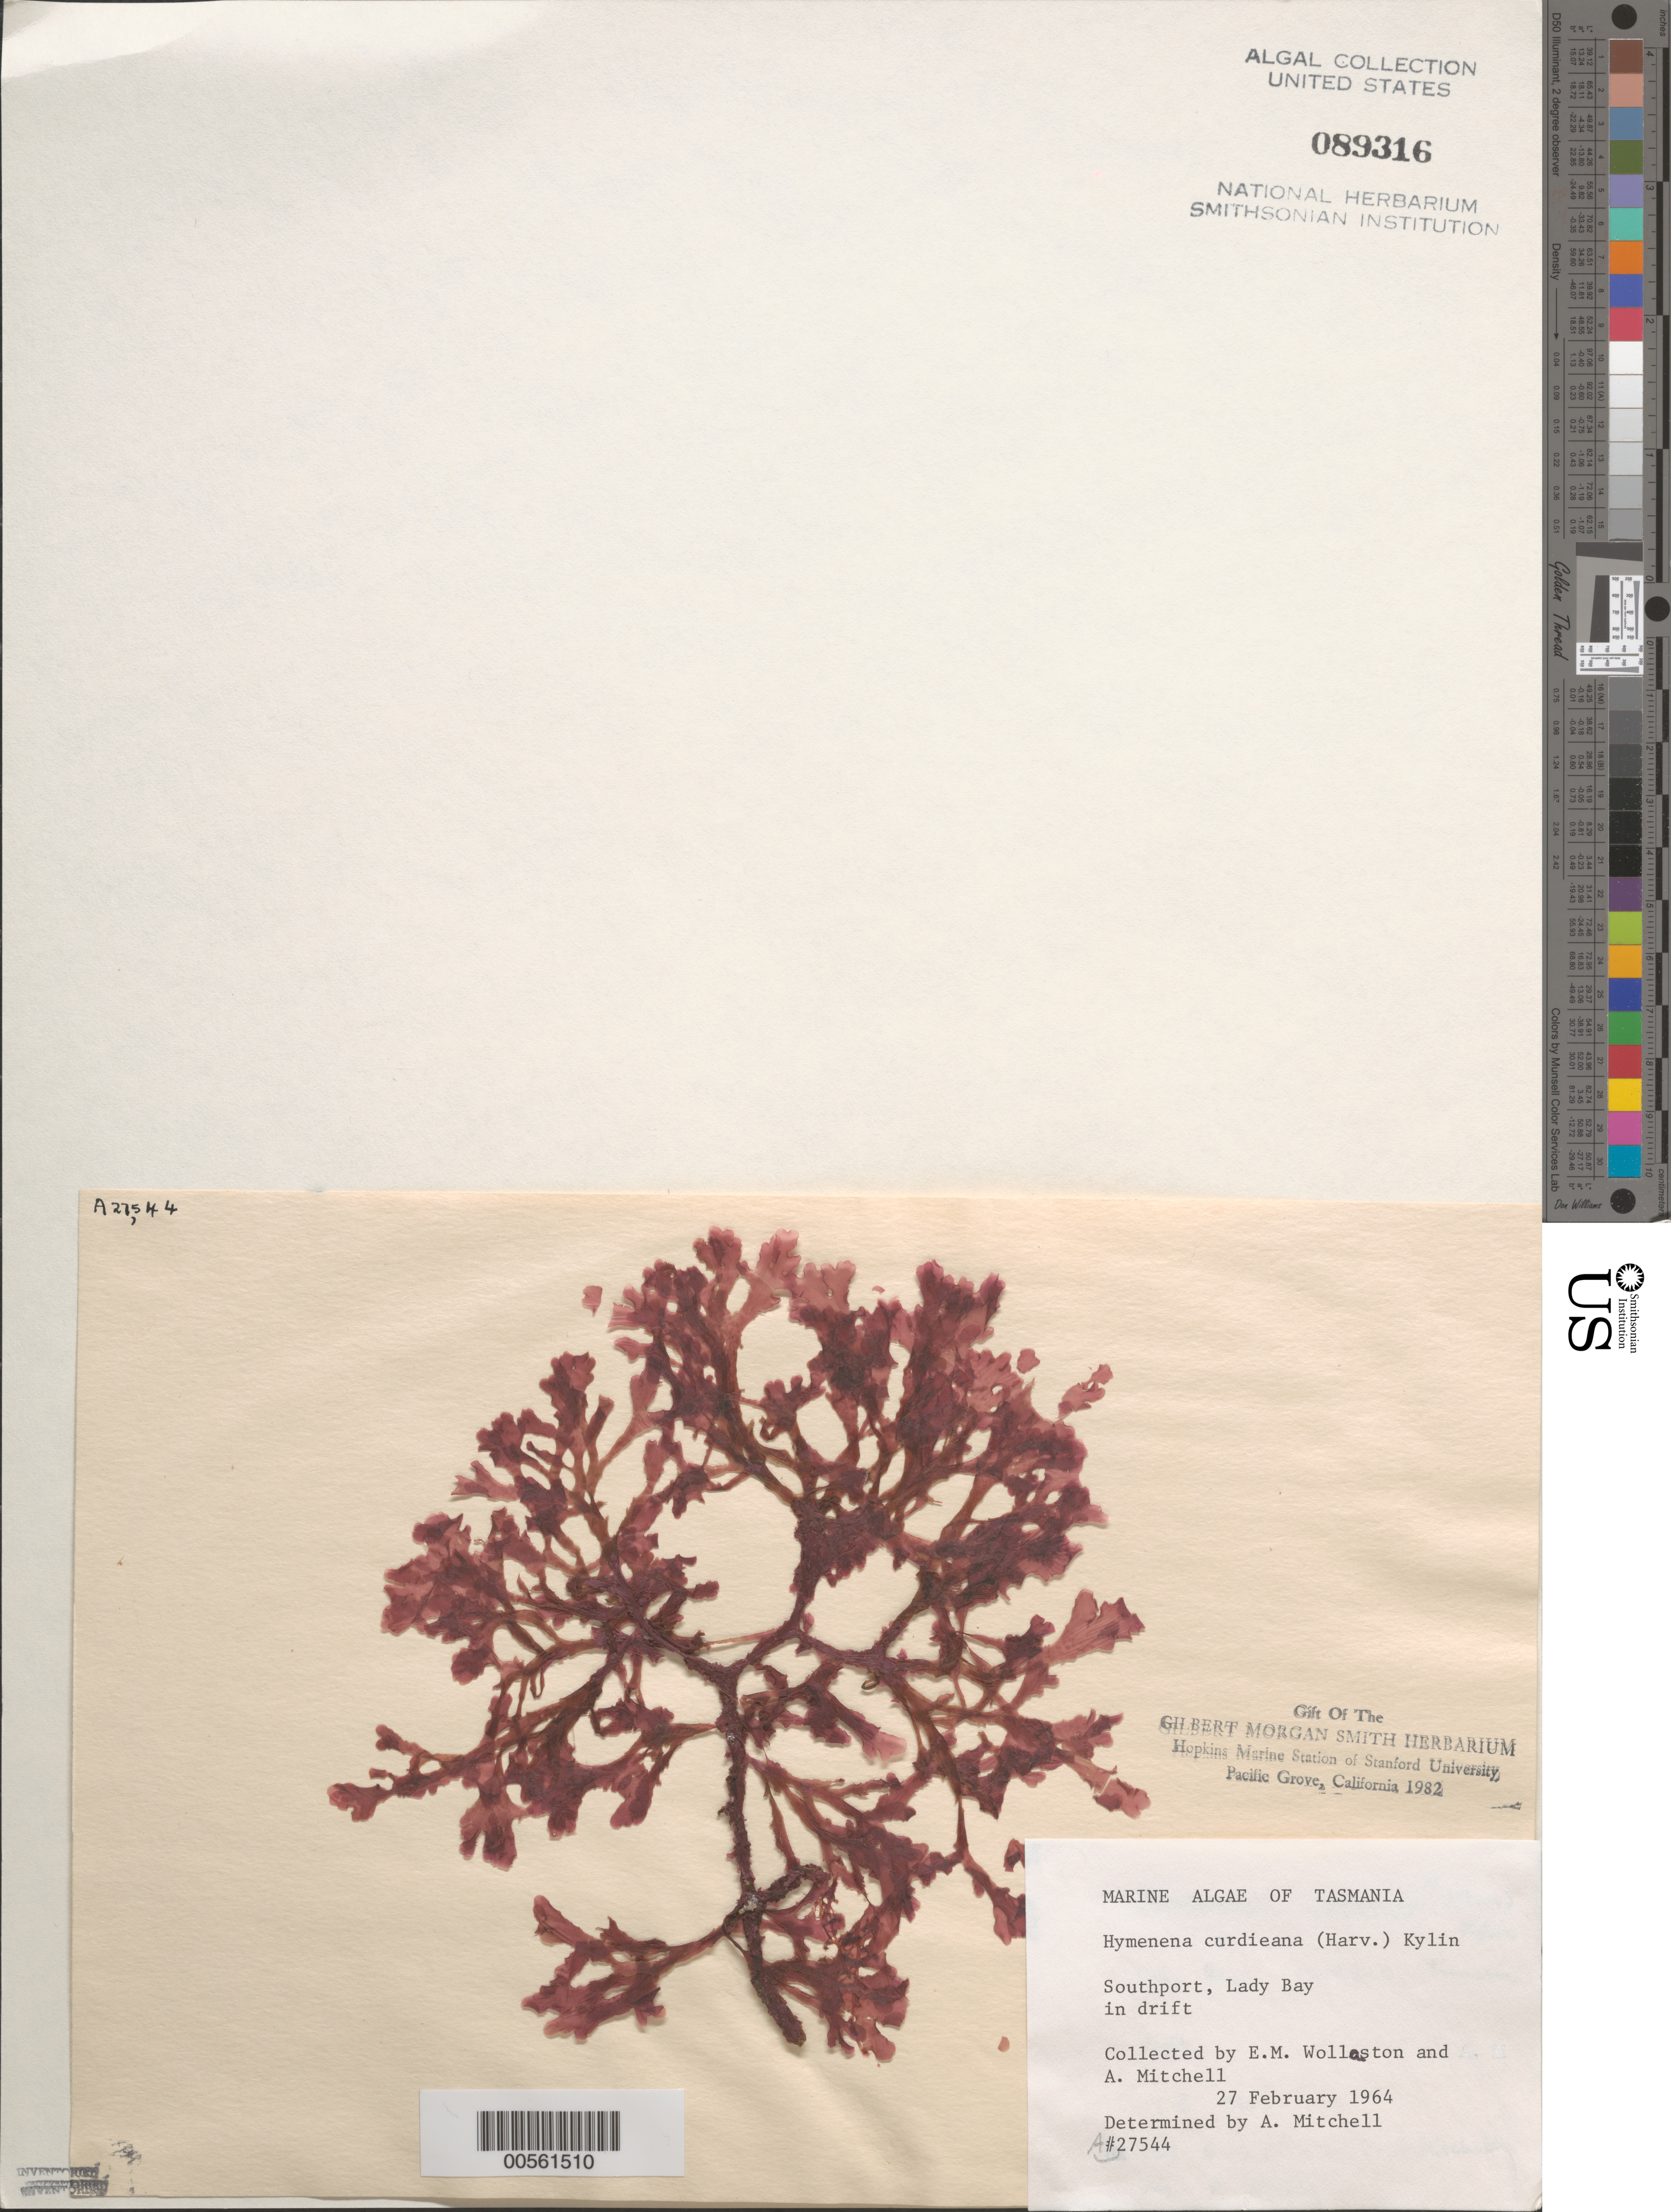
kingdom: Plantae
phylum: Rhodophyta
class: Florideophyceae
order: Ceramiales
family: Delesseriaceae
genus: Hymenena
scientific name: Hymenena curdieana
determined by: Mitchell, A.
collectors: E. Wollaston & A. Mitchell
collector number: A27544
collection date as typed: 27 Feb 1964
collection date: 1964-02-27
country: Australia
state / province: Tasmania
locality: Southport, lady bay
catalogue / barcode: US 89316